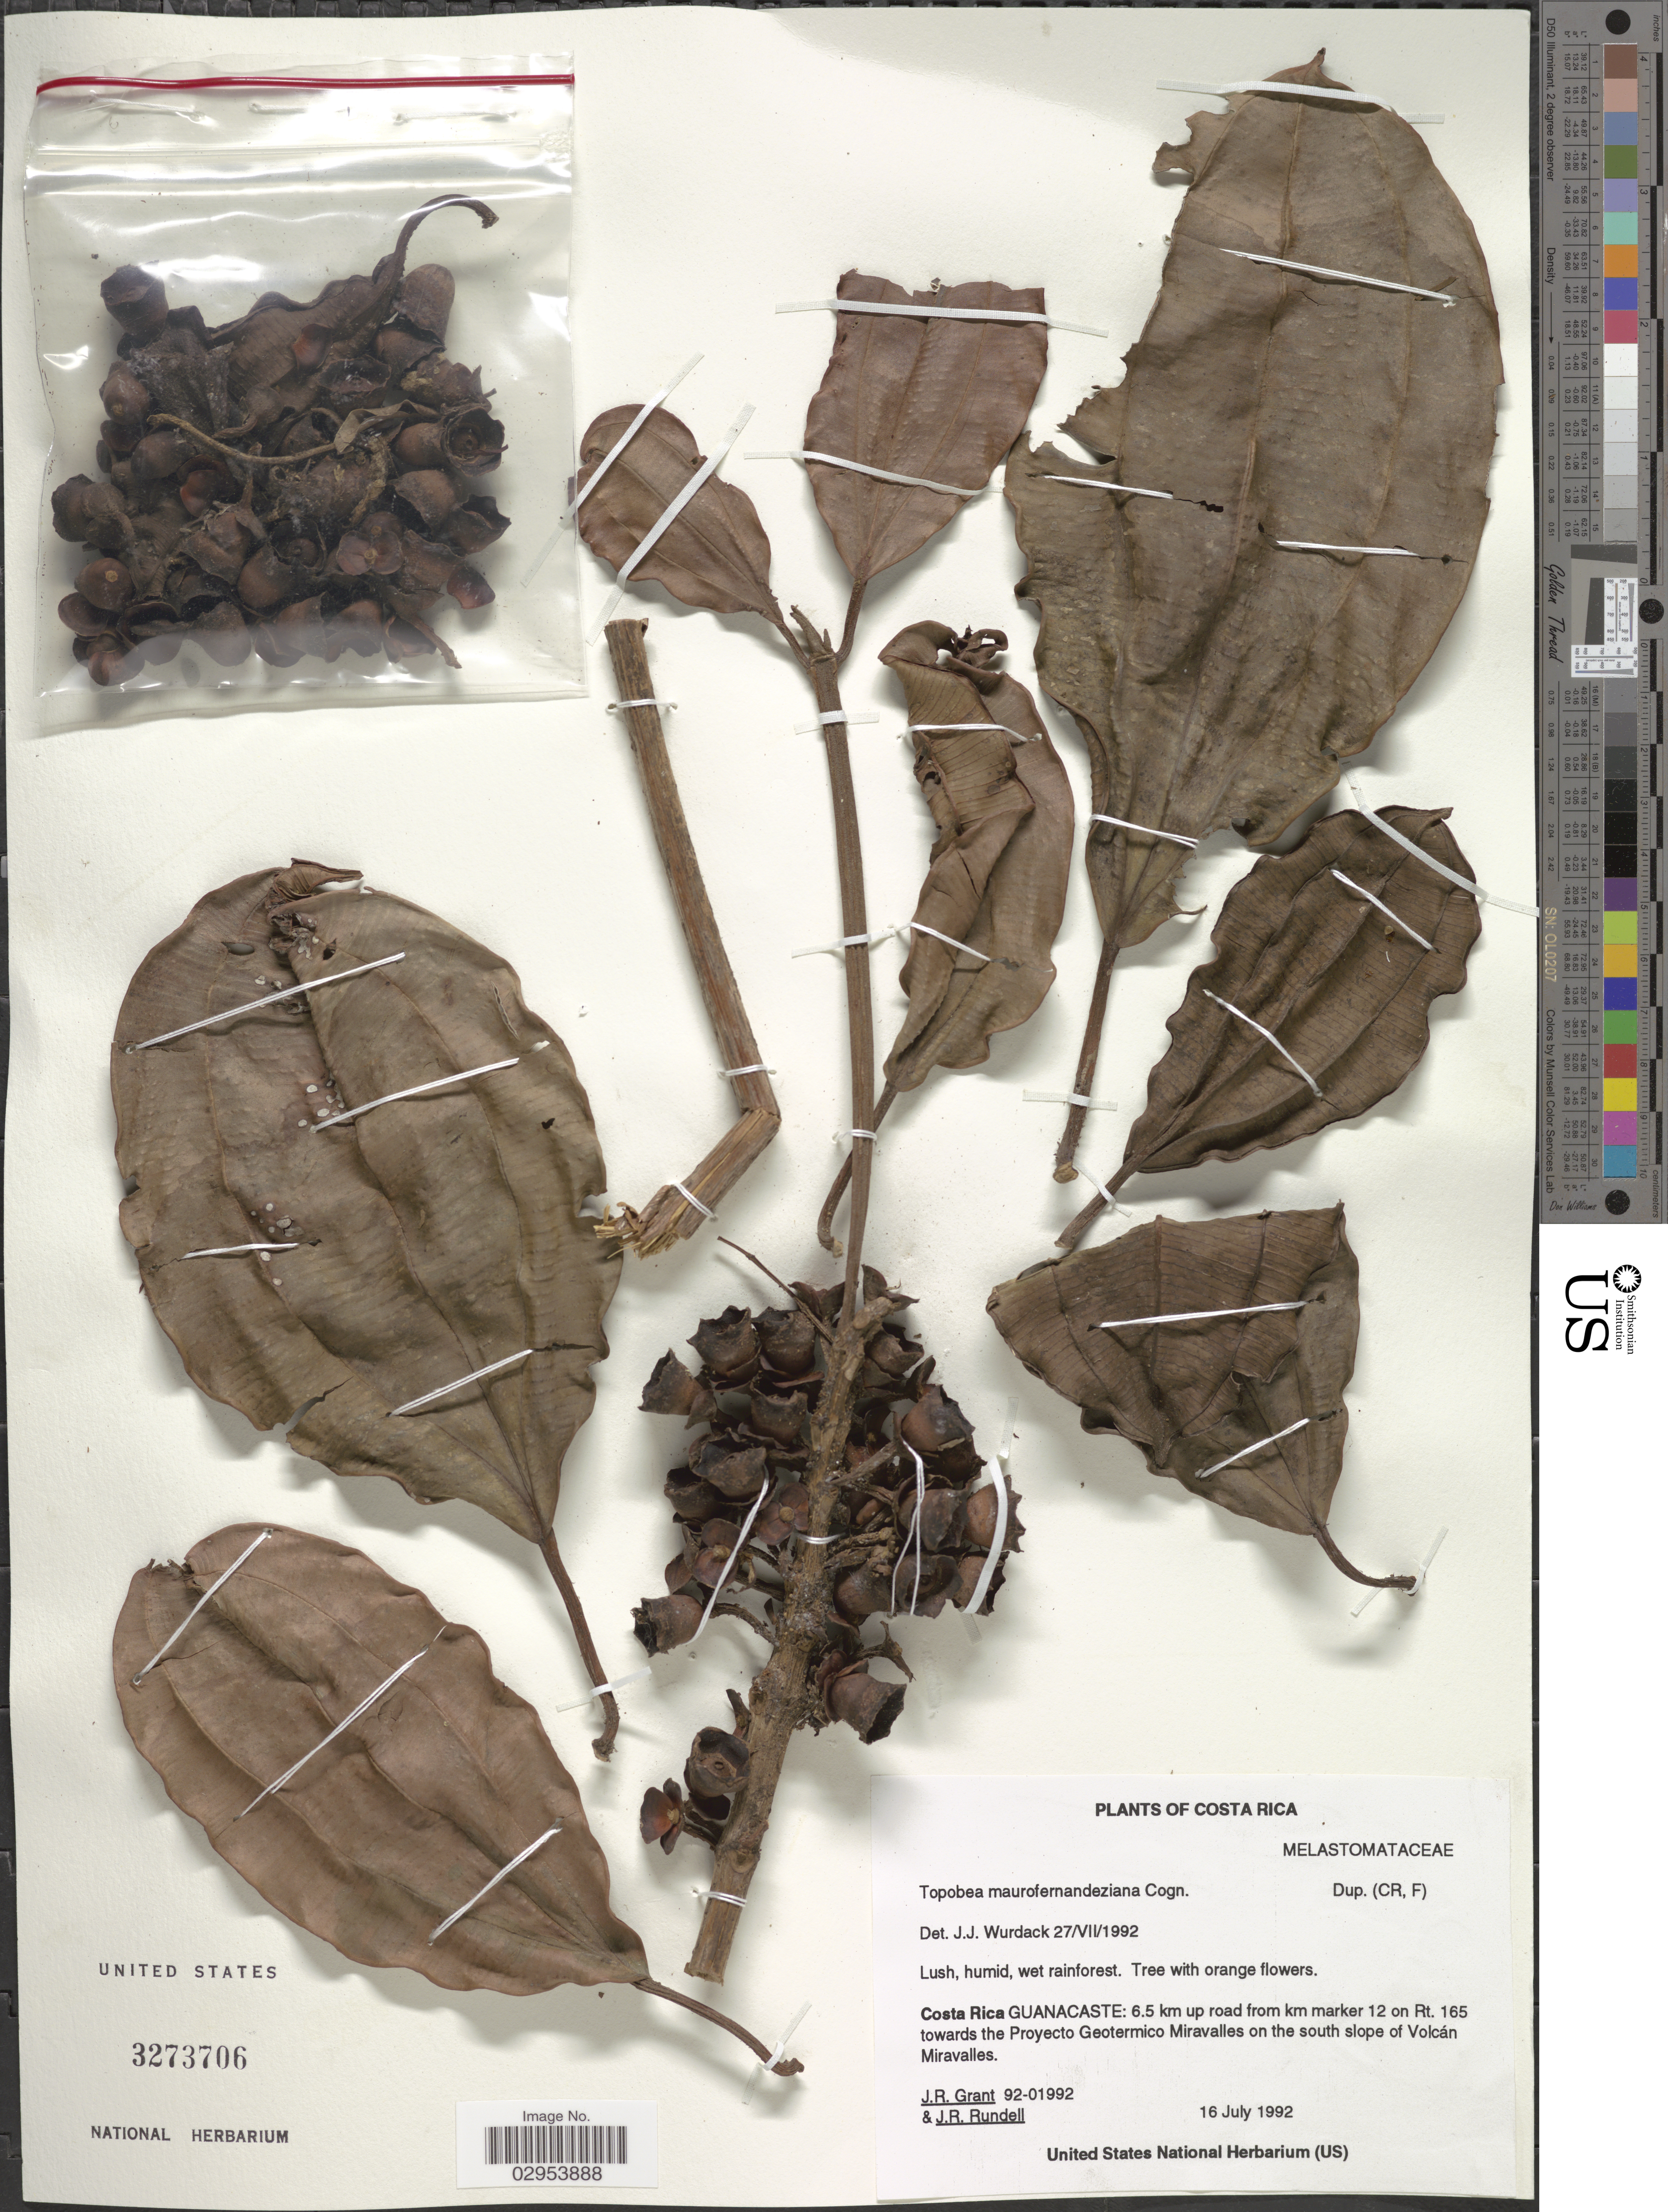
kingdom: Plantae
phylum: Tracheophyta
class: Magnoliopsida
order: Myrtales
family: Melastomataceae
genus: Topobea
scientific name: Topobea maurofernandeziana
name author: Cogn.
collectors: J. Grant & J. R. Rundell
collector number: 92-01992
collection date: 1992-07-16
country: Costa Rica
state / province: Guanacaste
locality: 6.5 km up road from km marker 12 on Rt. 165 towards the Proyecto Geotermico Miravalles on the south slope of Volcán Miravalles.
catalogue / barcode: US 3273706